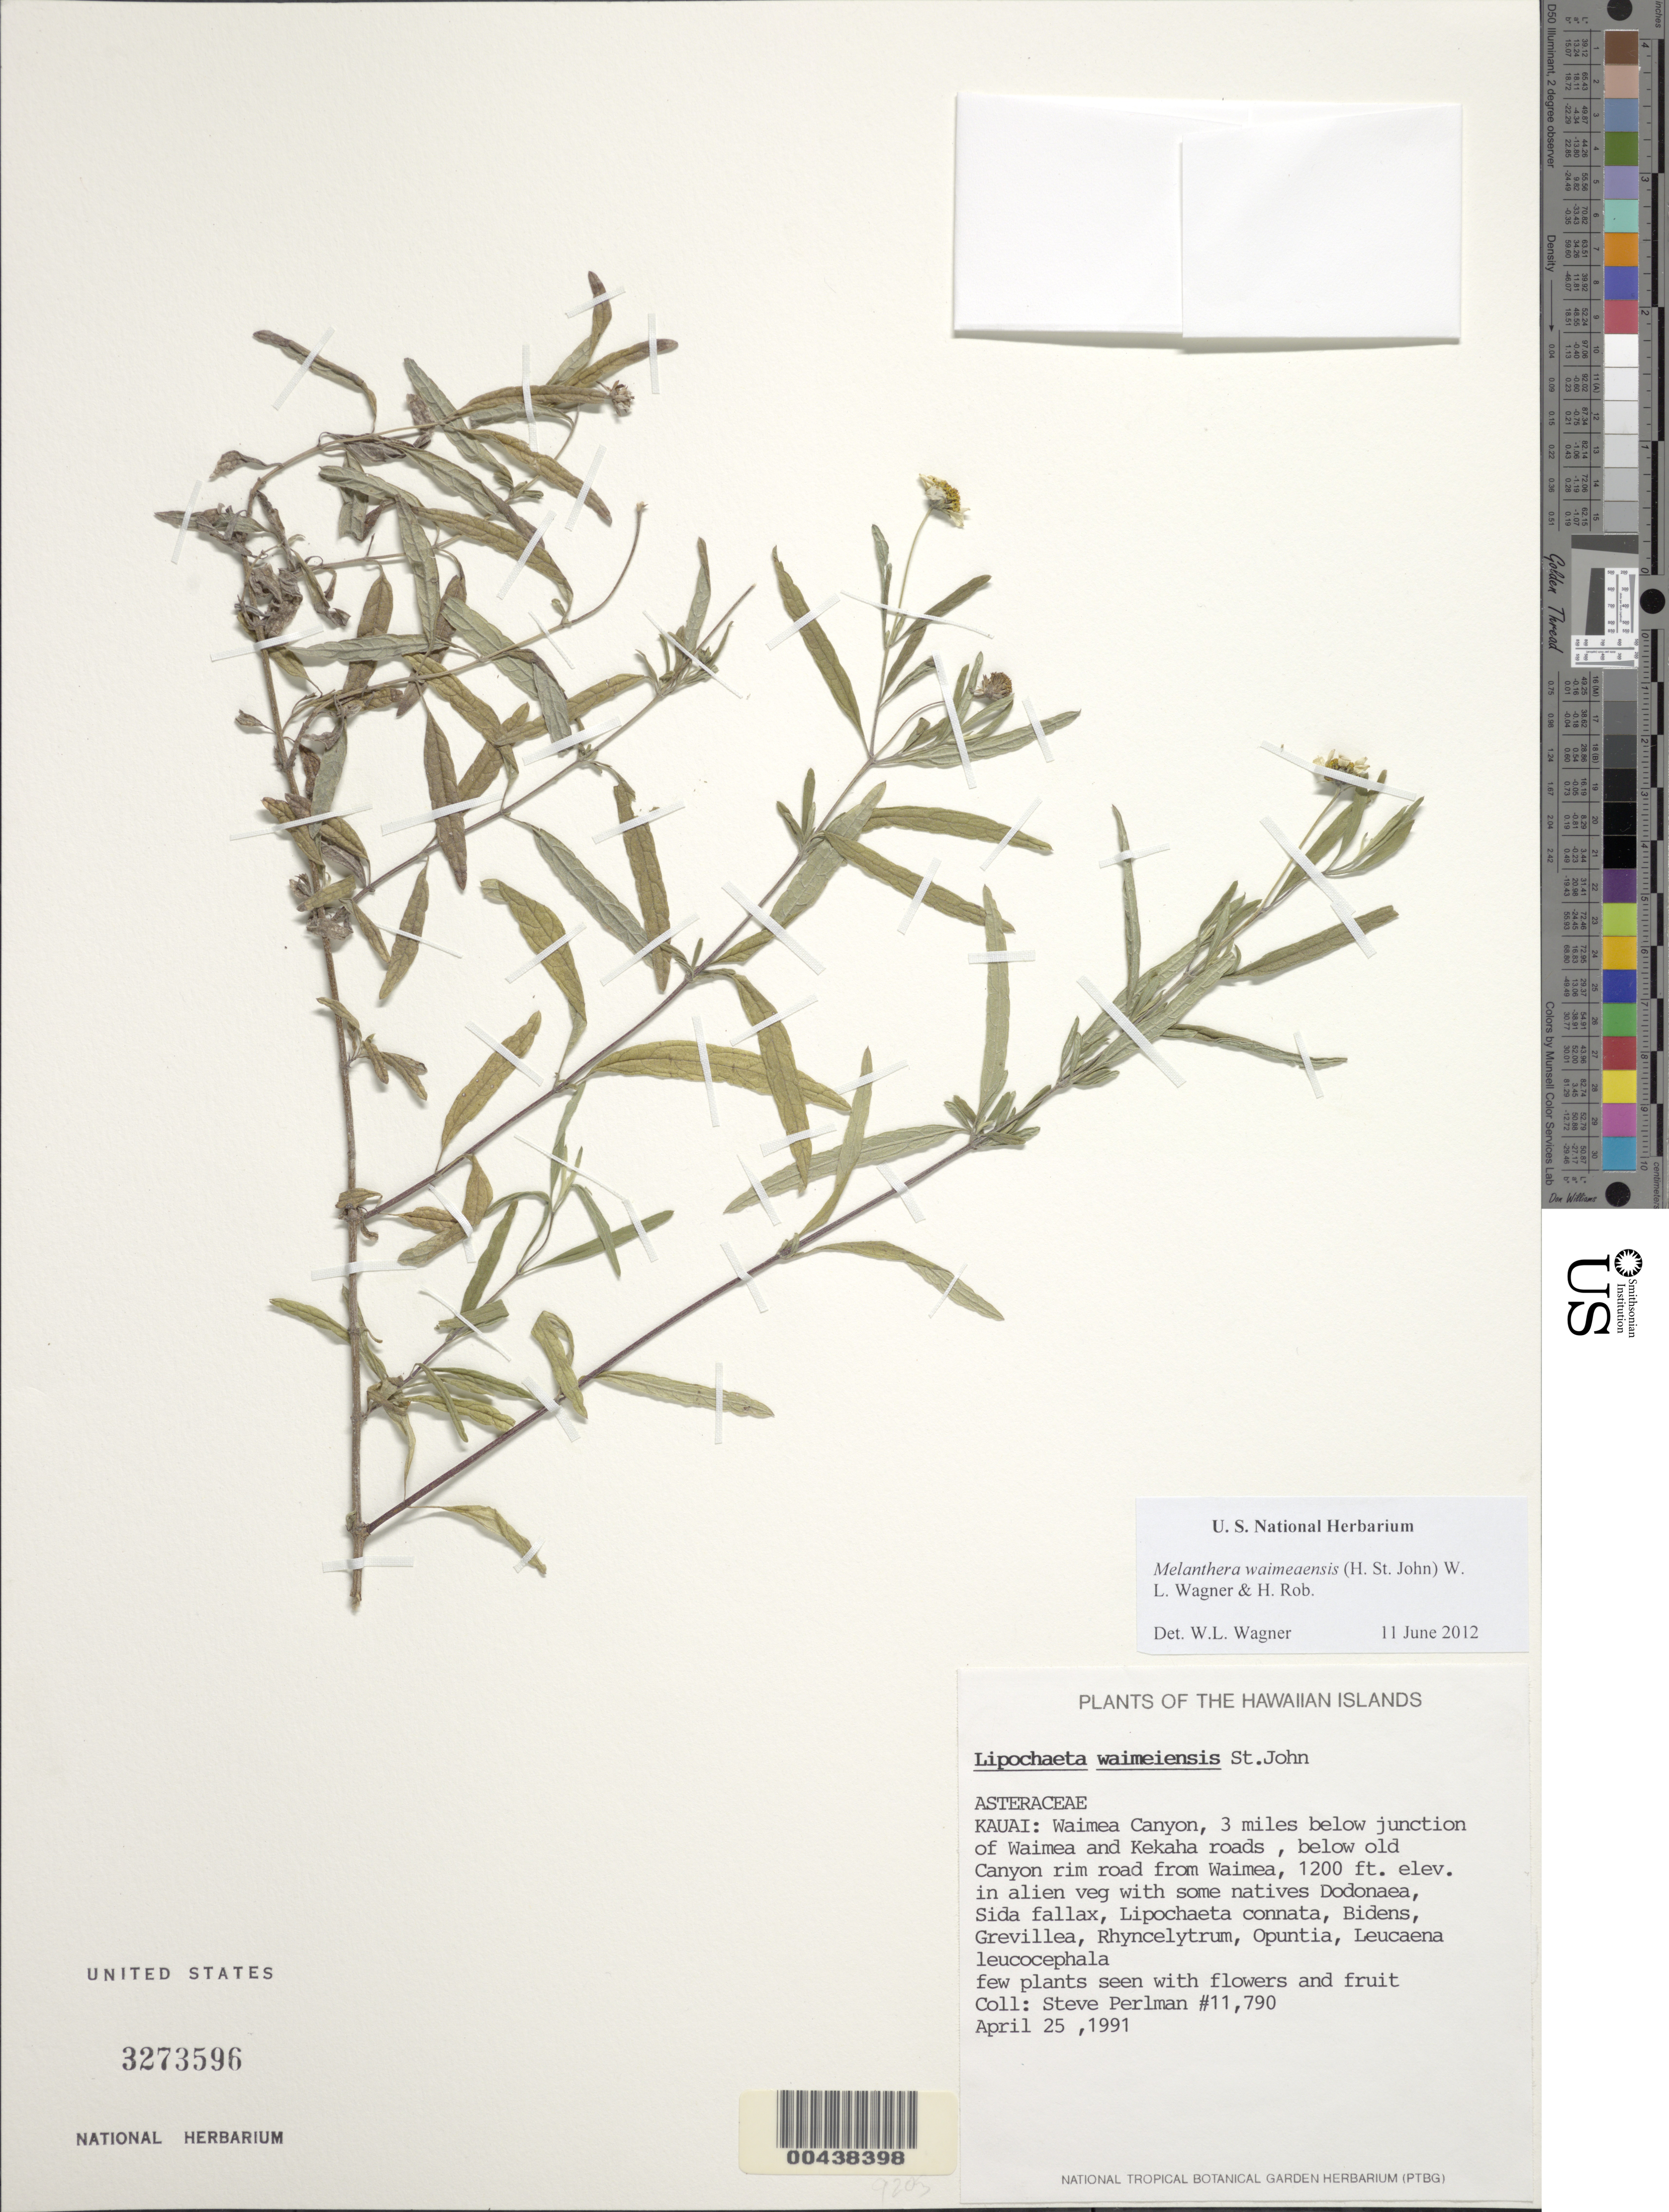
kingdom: Plantae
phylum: Tracheophyta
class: Magnoliopsida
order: Asterales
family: Asteraceae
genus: Wollastonia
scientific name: Wollastonia waimeaensis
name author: (H. St. John) Orchard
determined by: Wagner, W. L., (BOT), Smithsonian Institution - National Museum of Natural History (UNITED STATES)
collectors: S. P. Perlman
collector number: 11790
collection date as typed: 25 Apr 1991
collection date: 1991-04-25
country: United States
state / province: Hawaii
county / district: Kauai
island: Kaua'i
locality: Waimea Canyon, 3 mi below junction of Waimea and Kekaha roads, below old canyon rim road from Waimea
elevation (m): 366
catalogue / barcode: US 3273596